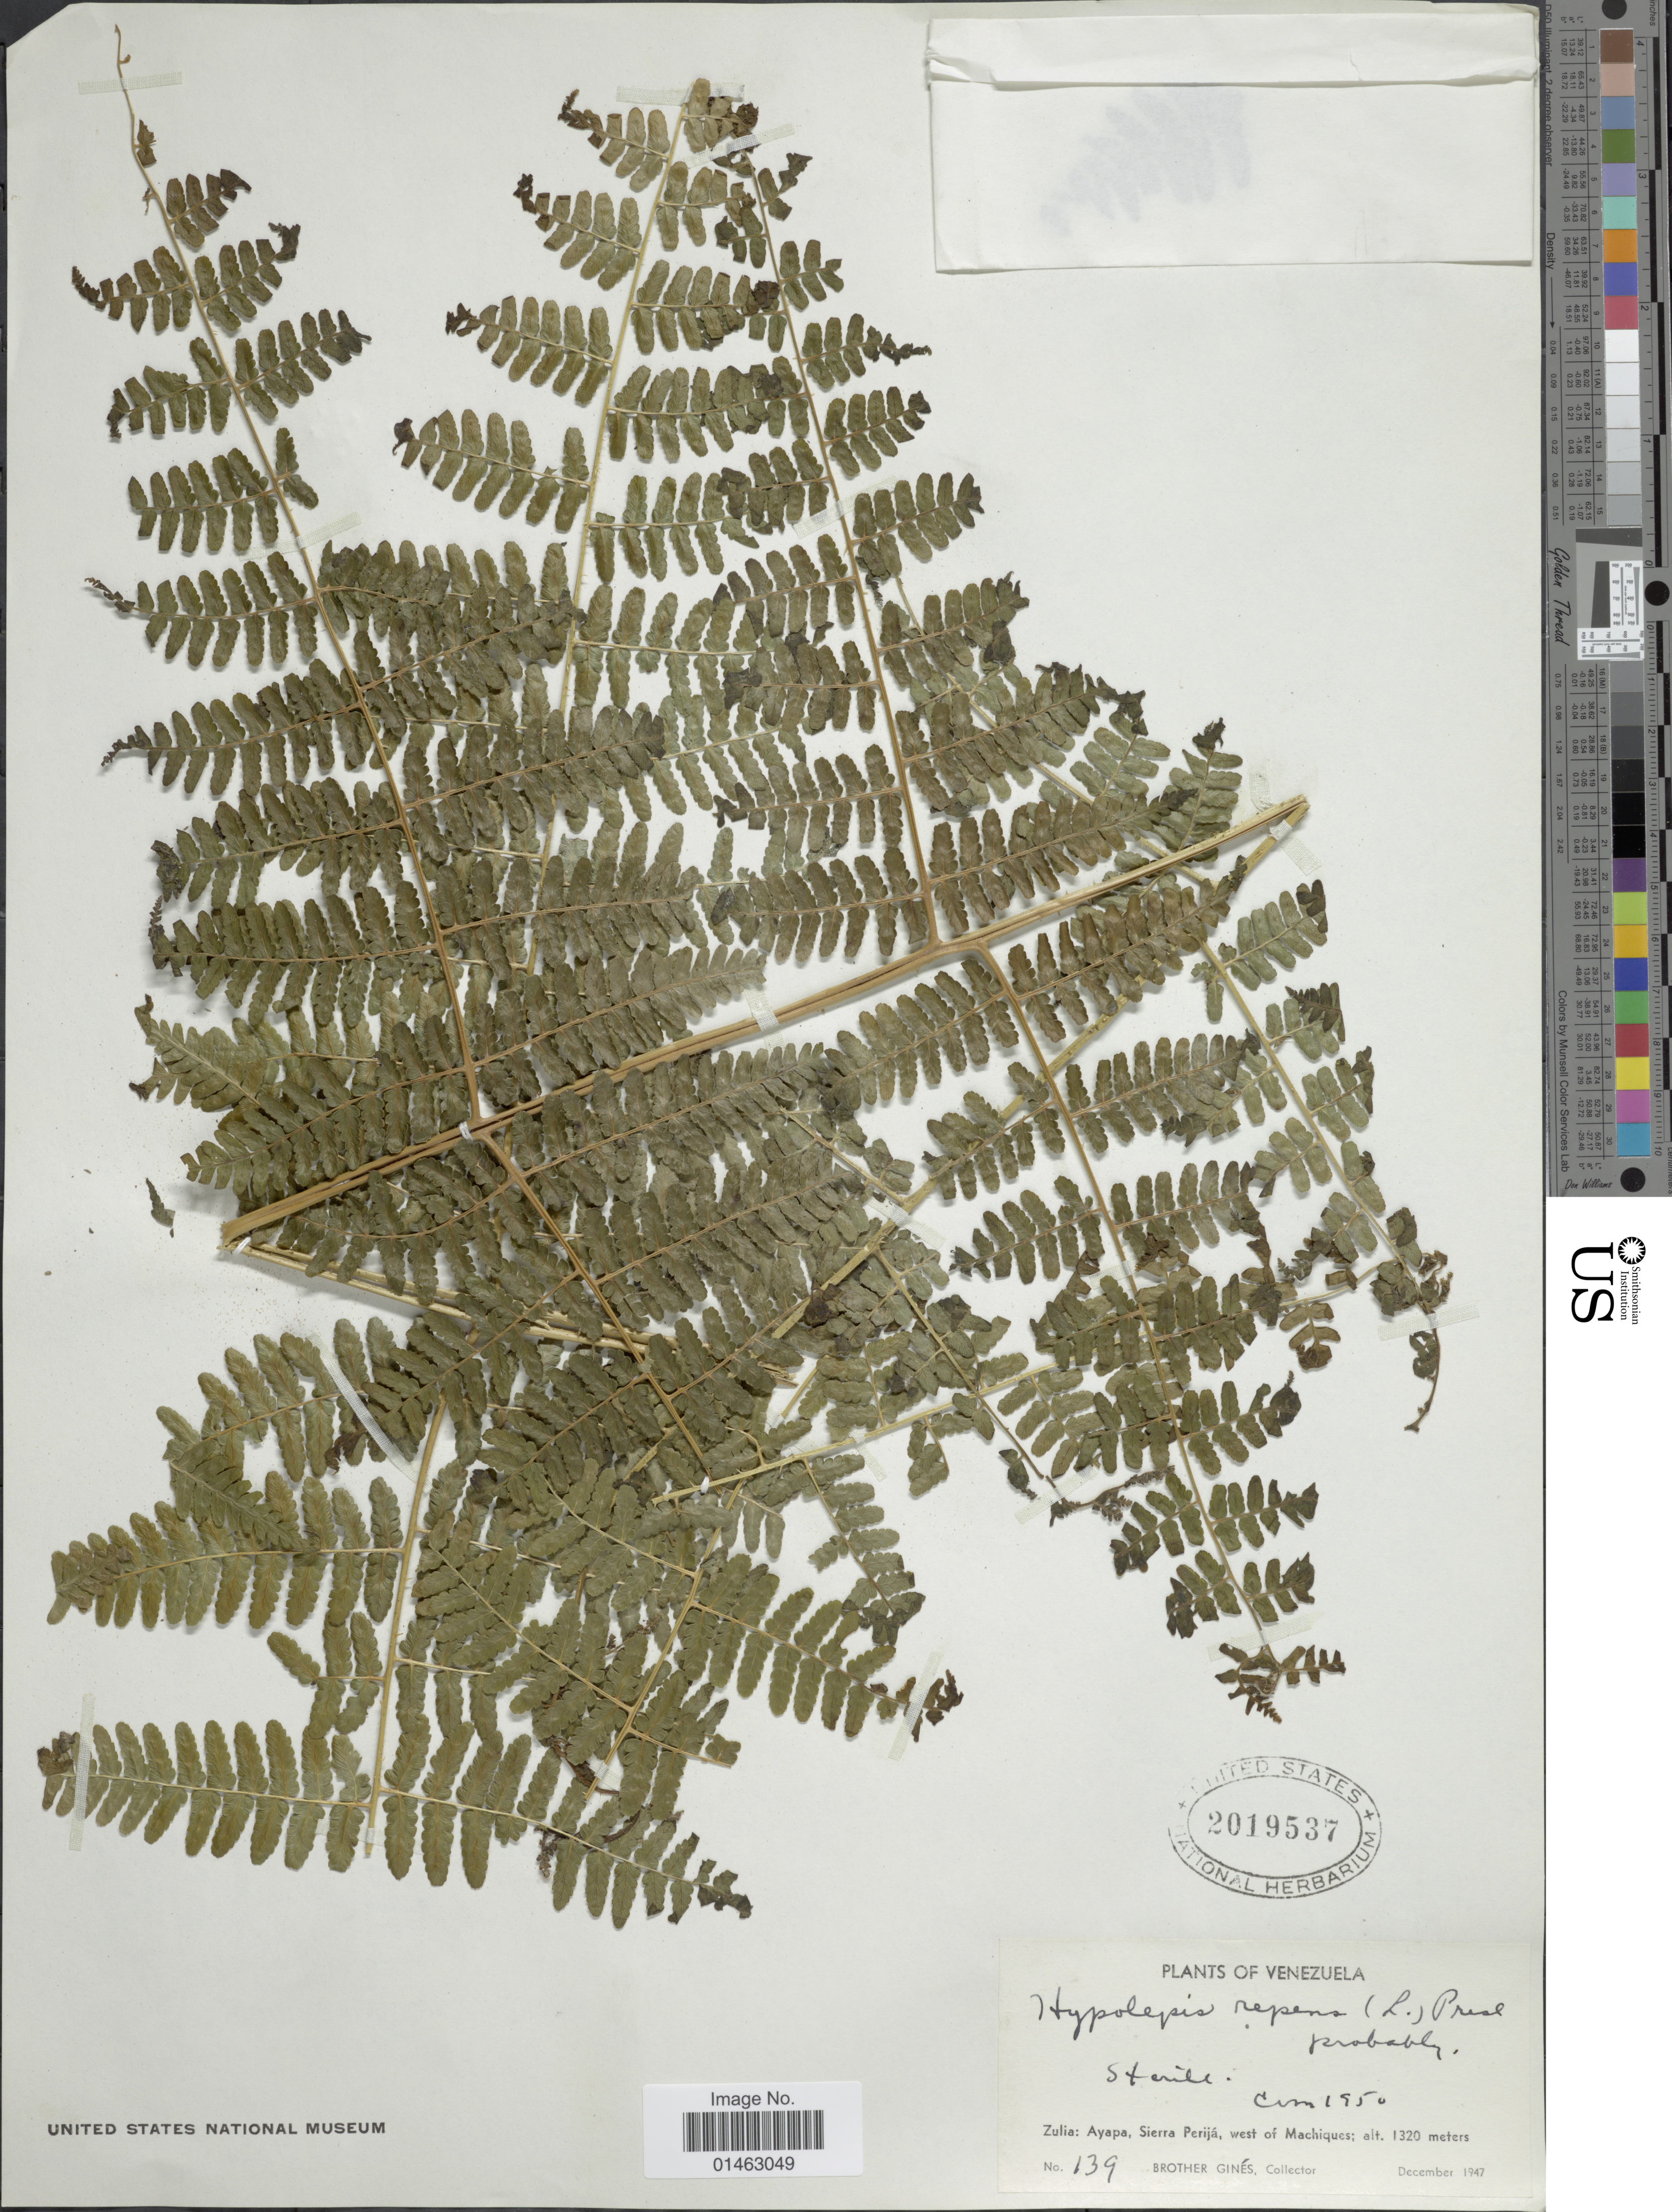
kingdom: Plantae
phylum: Tracheophyta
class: Polypodiopsida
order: Polypodiales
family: Dennstaedtiaceae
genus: Hypolepis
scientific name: Hypolepis repens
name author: (L.) C. Presl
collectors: Bro. Gines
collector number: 139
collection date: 1947-12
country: Venezuela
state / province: Zulia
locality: Ayapa, Sierra Perijá, west of Machiques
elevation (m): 1320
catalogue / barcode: US 2019537